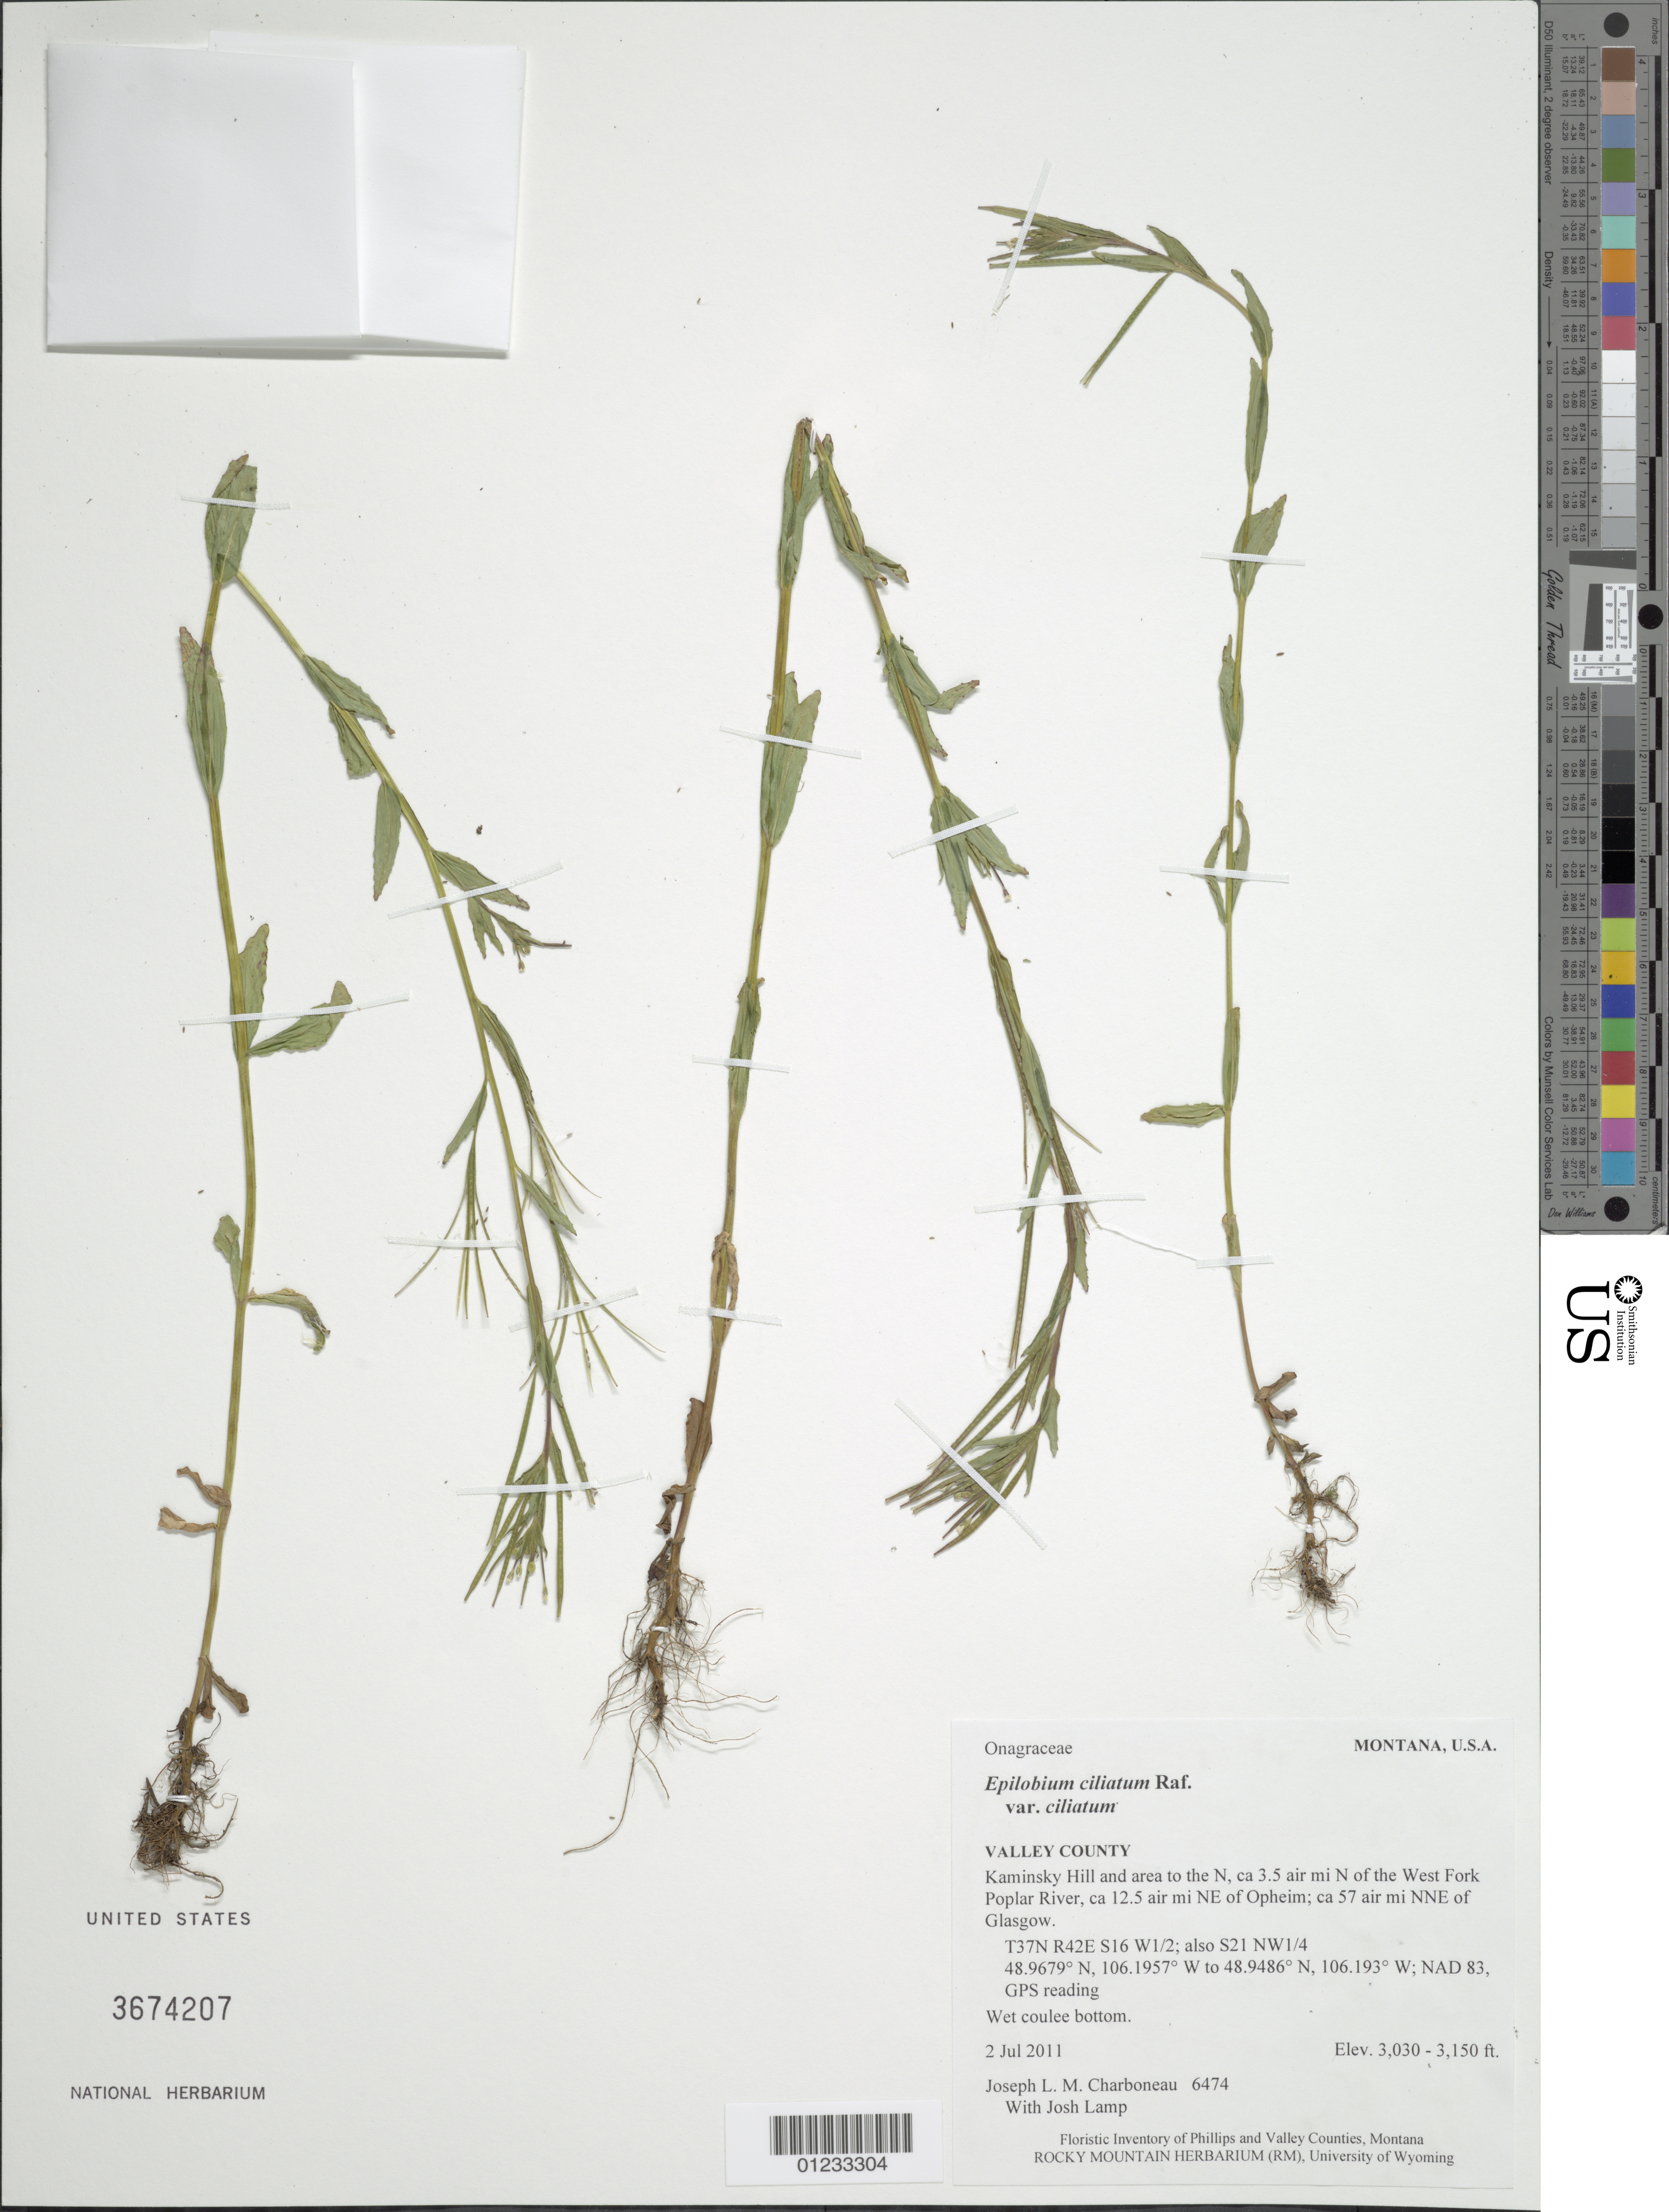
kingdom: Plantae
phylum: Tracheophyta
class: Magnoliopsida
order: Myrtales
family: Onagraceae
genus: Epilobium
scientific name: Epilobium ciliatum subsp. ciliatum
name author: Raf.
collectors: J. L. M. Charboneau & J. Lamp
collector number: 6474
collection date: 2007-07-01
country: United States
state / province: Montana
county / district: Valley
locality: Kaminsky Hill and area to the N, ca 3.5 air mi N of the West Fork Poplar River, ca 12.5 air mi NE of Opheim; ca 57 air mi NNE of Glasgow. T37N R42E S16 W1/2; also S21 NW1/4 Landowner: MT-DNRC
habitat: Wet coulee bottom.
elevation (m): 924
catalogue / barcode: US 3674207